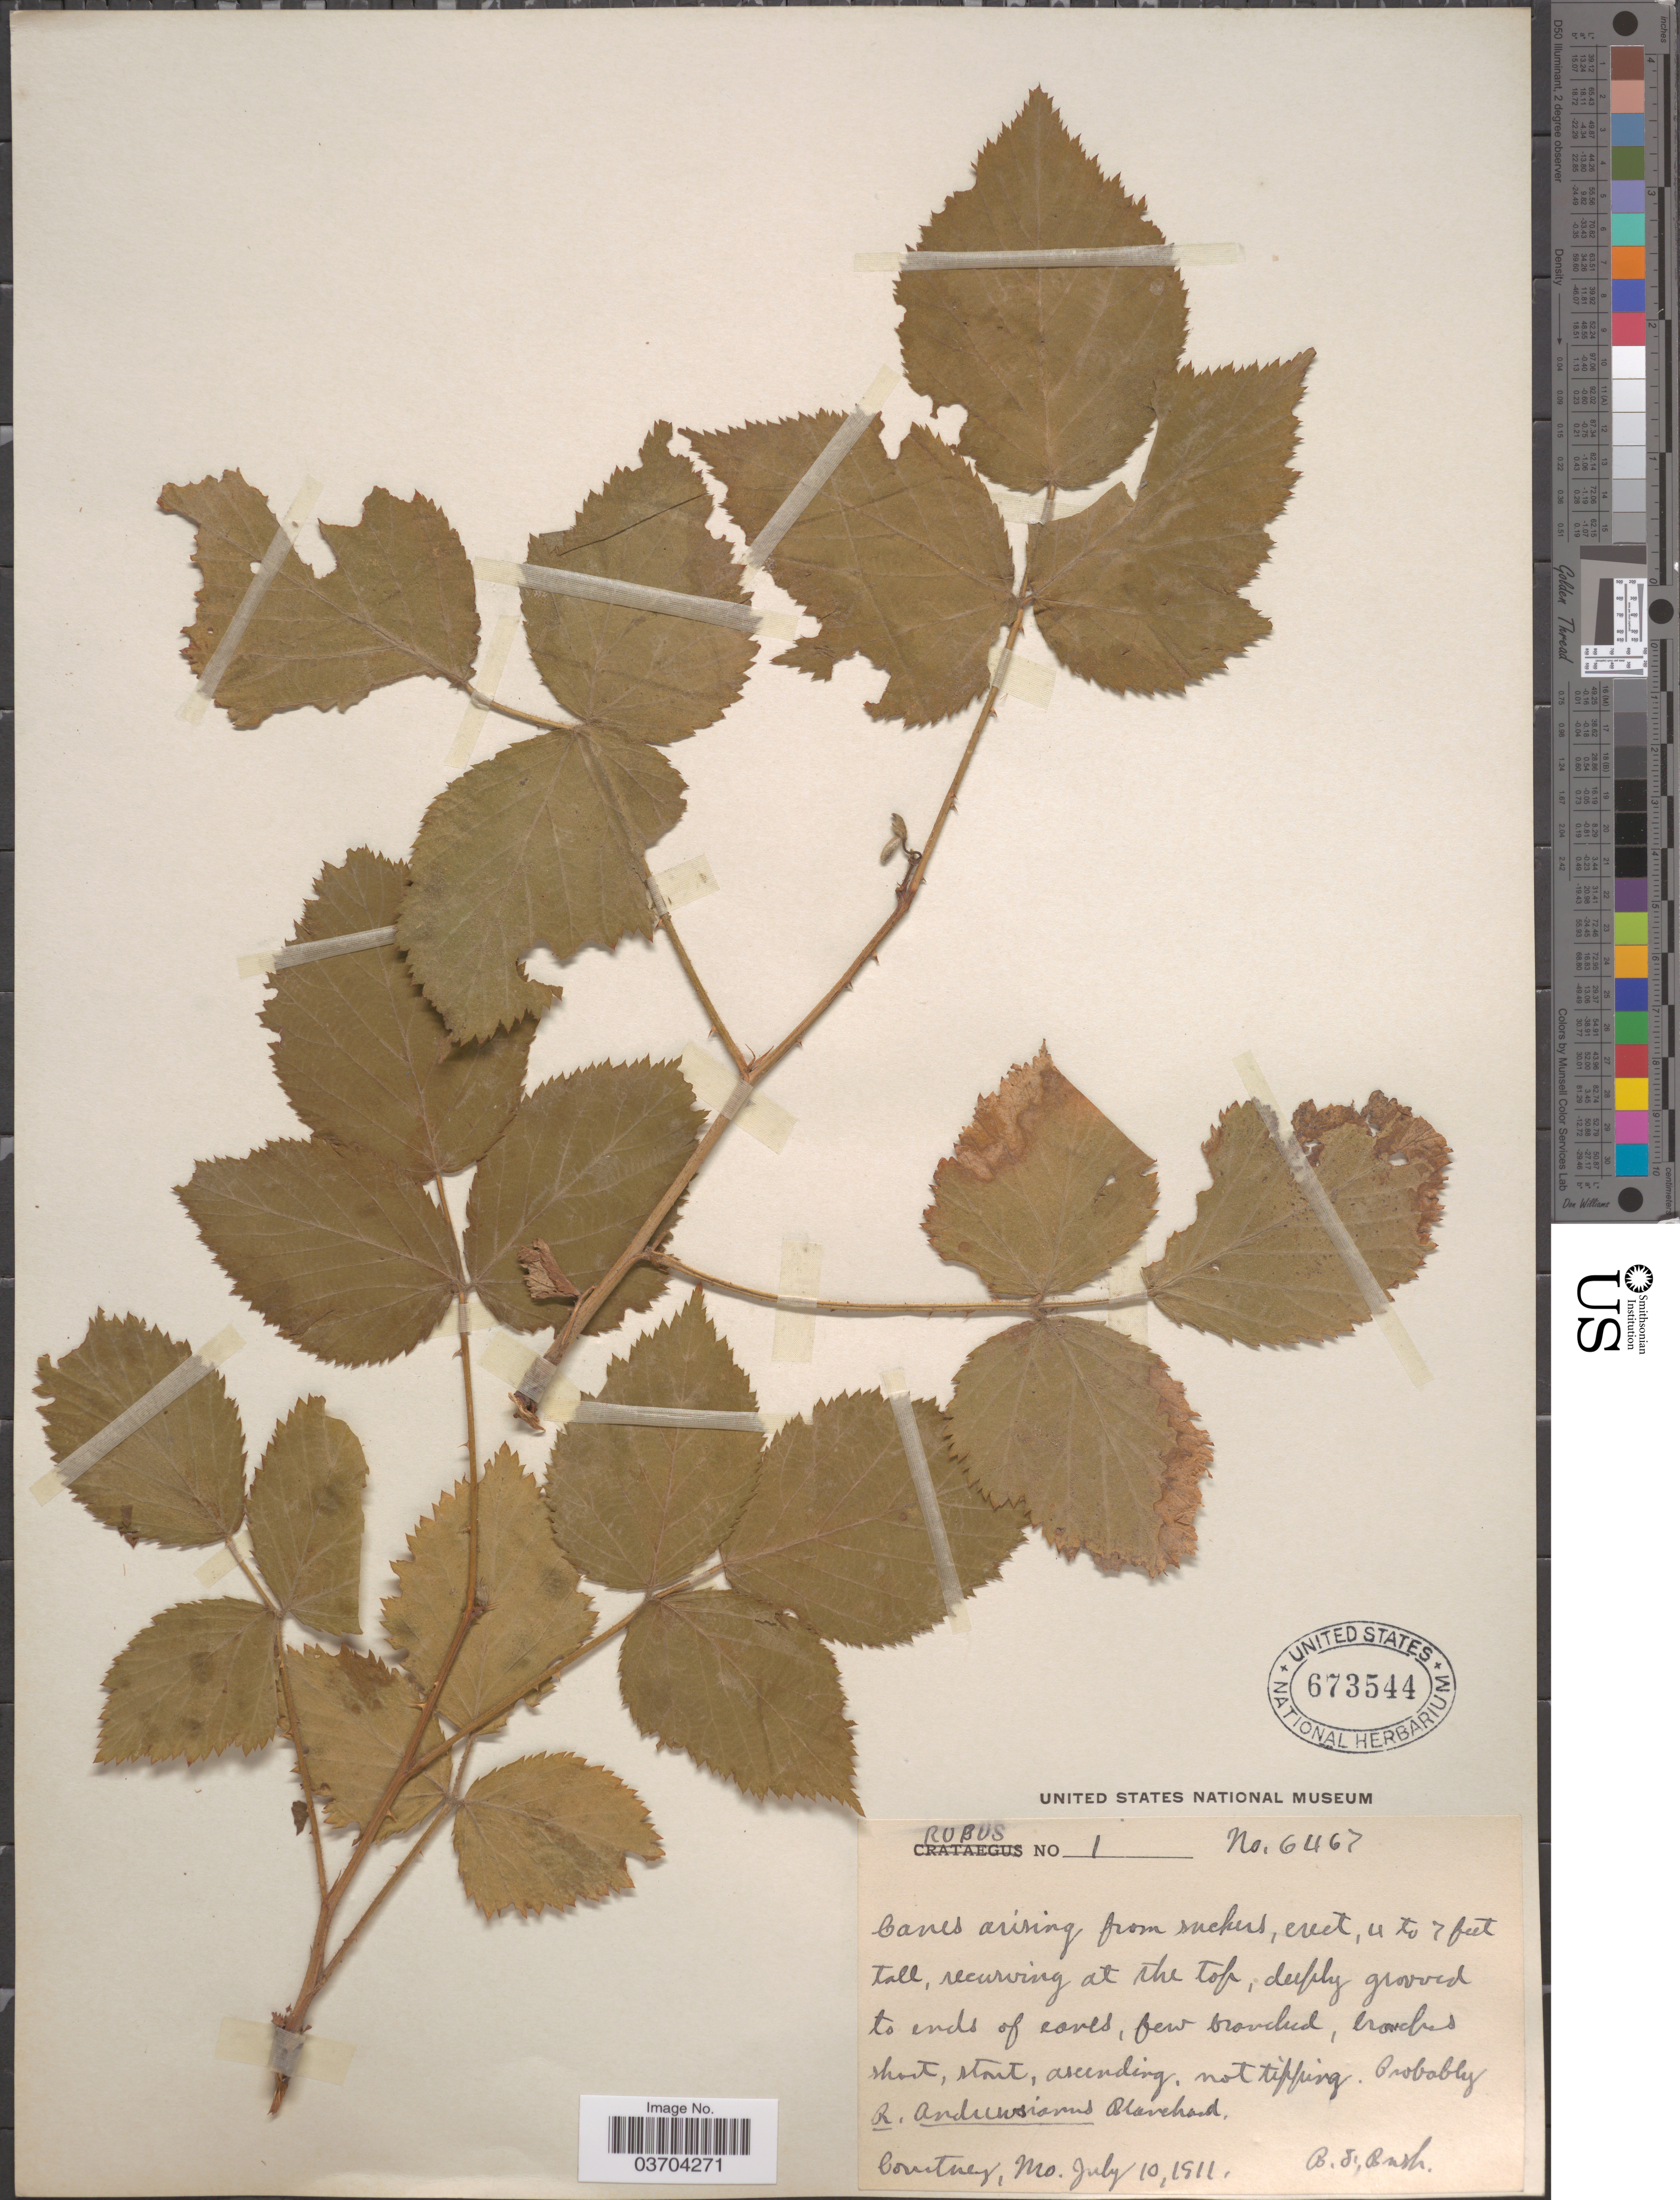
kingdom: Plantae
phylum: Tracheophyta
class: Magnoliopsida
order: Rosales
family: Rosaceae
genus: Rubus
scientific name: Rubus argutus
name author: Link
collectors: B. F. Bush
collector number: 1/6467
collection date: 1911-07-10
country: United States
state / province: Missouri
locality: Courtney.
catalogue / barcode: US 673544